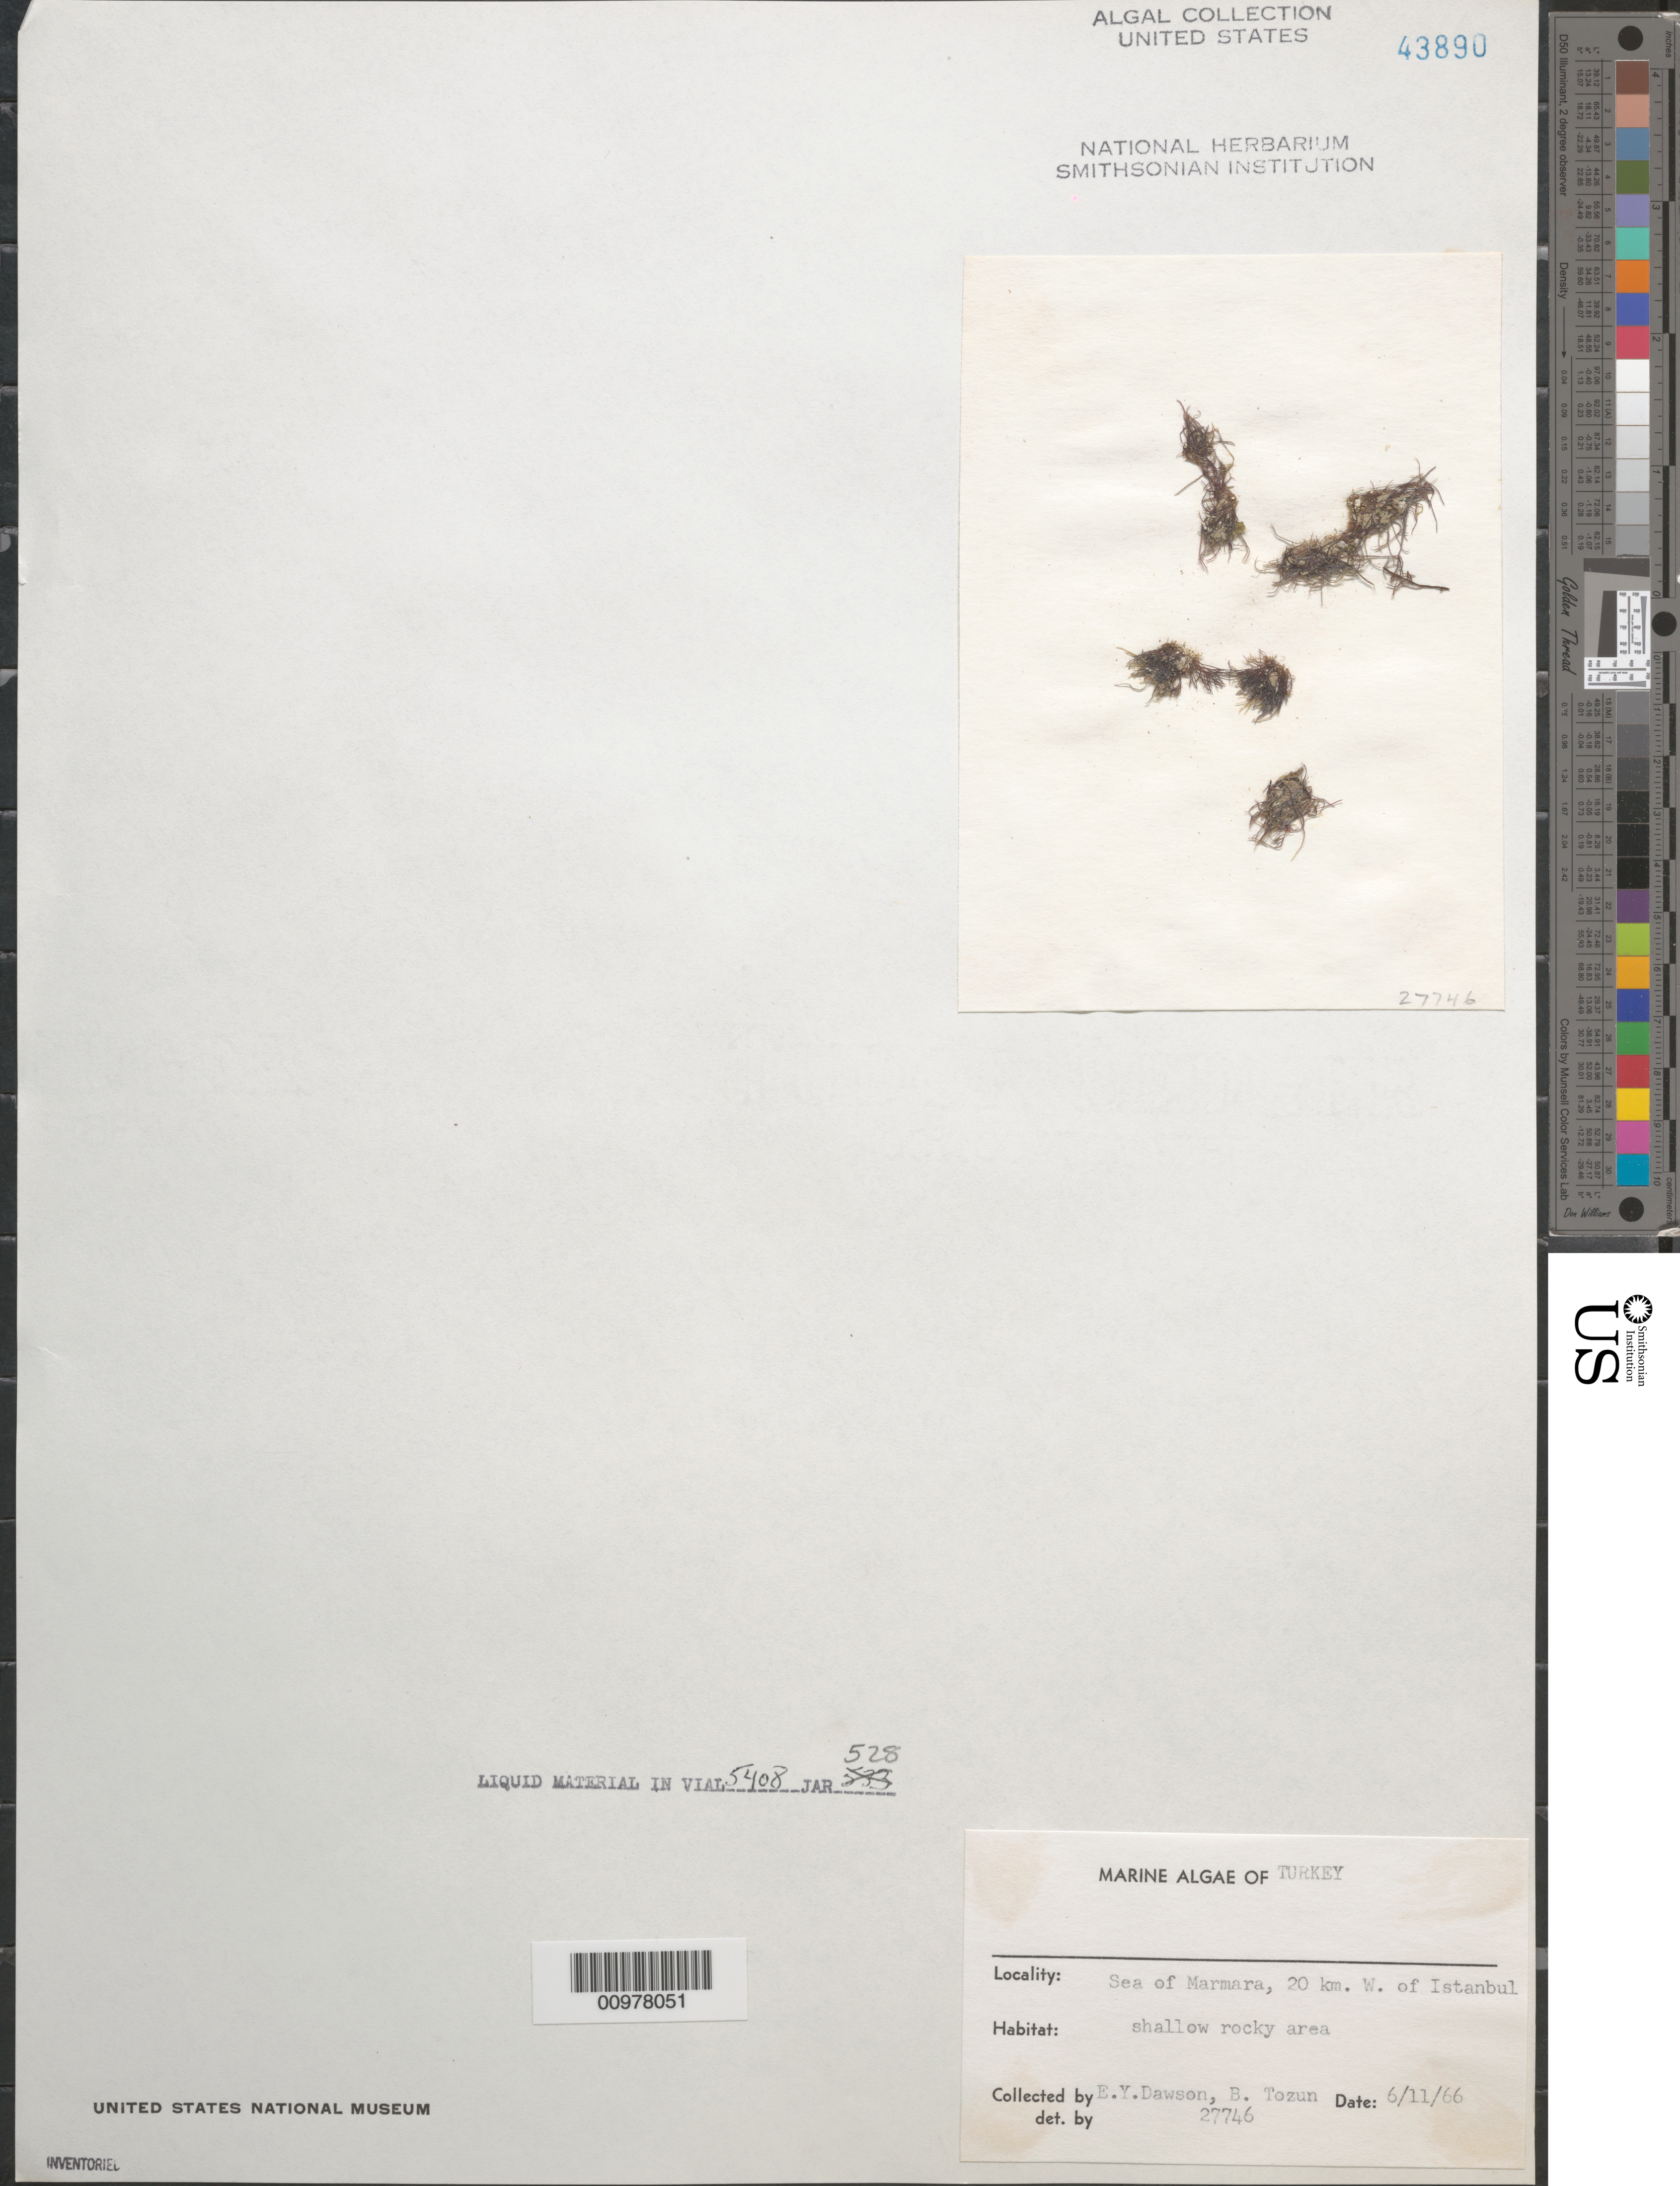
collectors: E. Y. Dawson & B. Tozun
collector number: EYD 27746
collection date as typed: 11 Jun 1966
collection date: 1966-06-11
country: Turkey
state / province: Istanbul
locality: Sea of Marmara, 20 km west of Istanbul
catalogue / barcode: US 43890